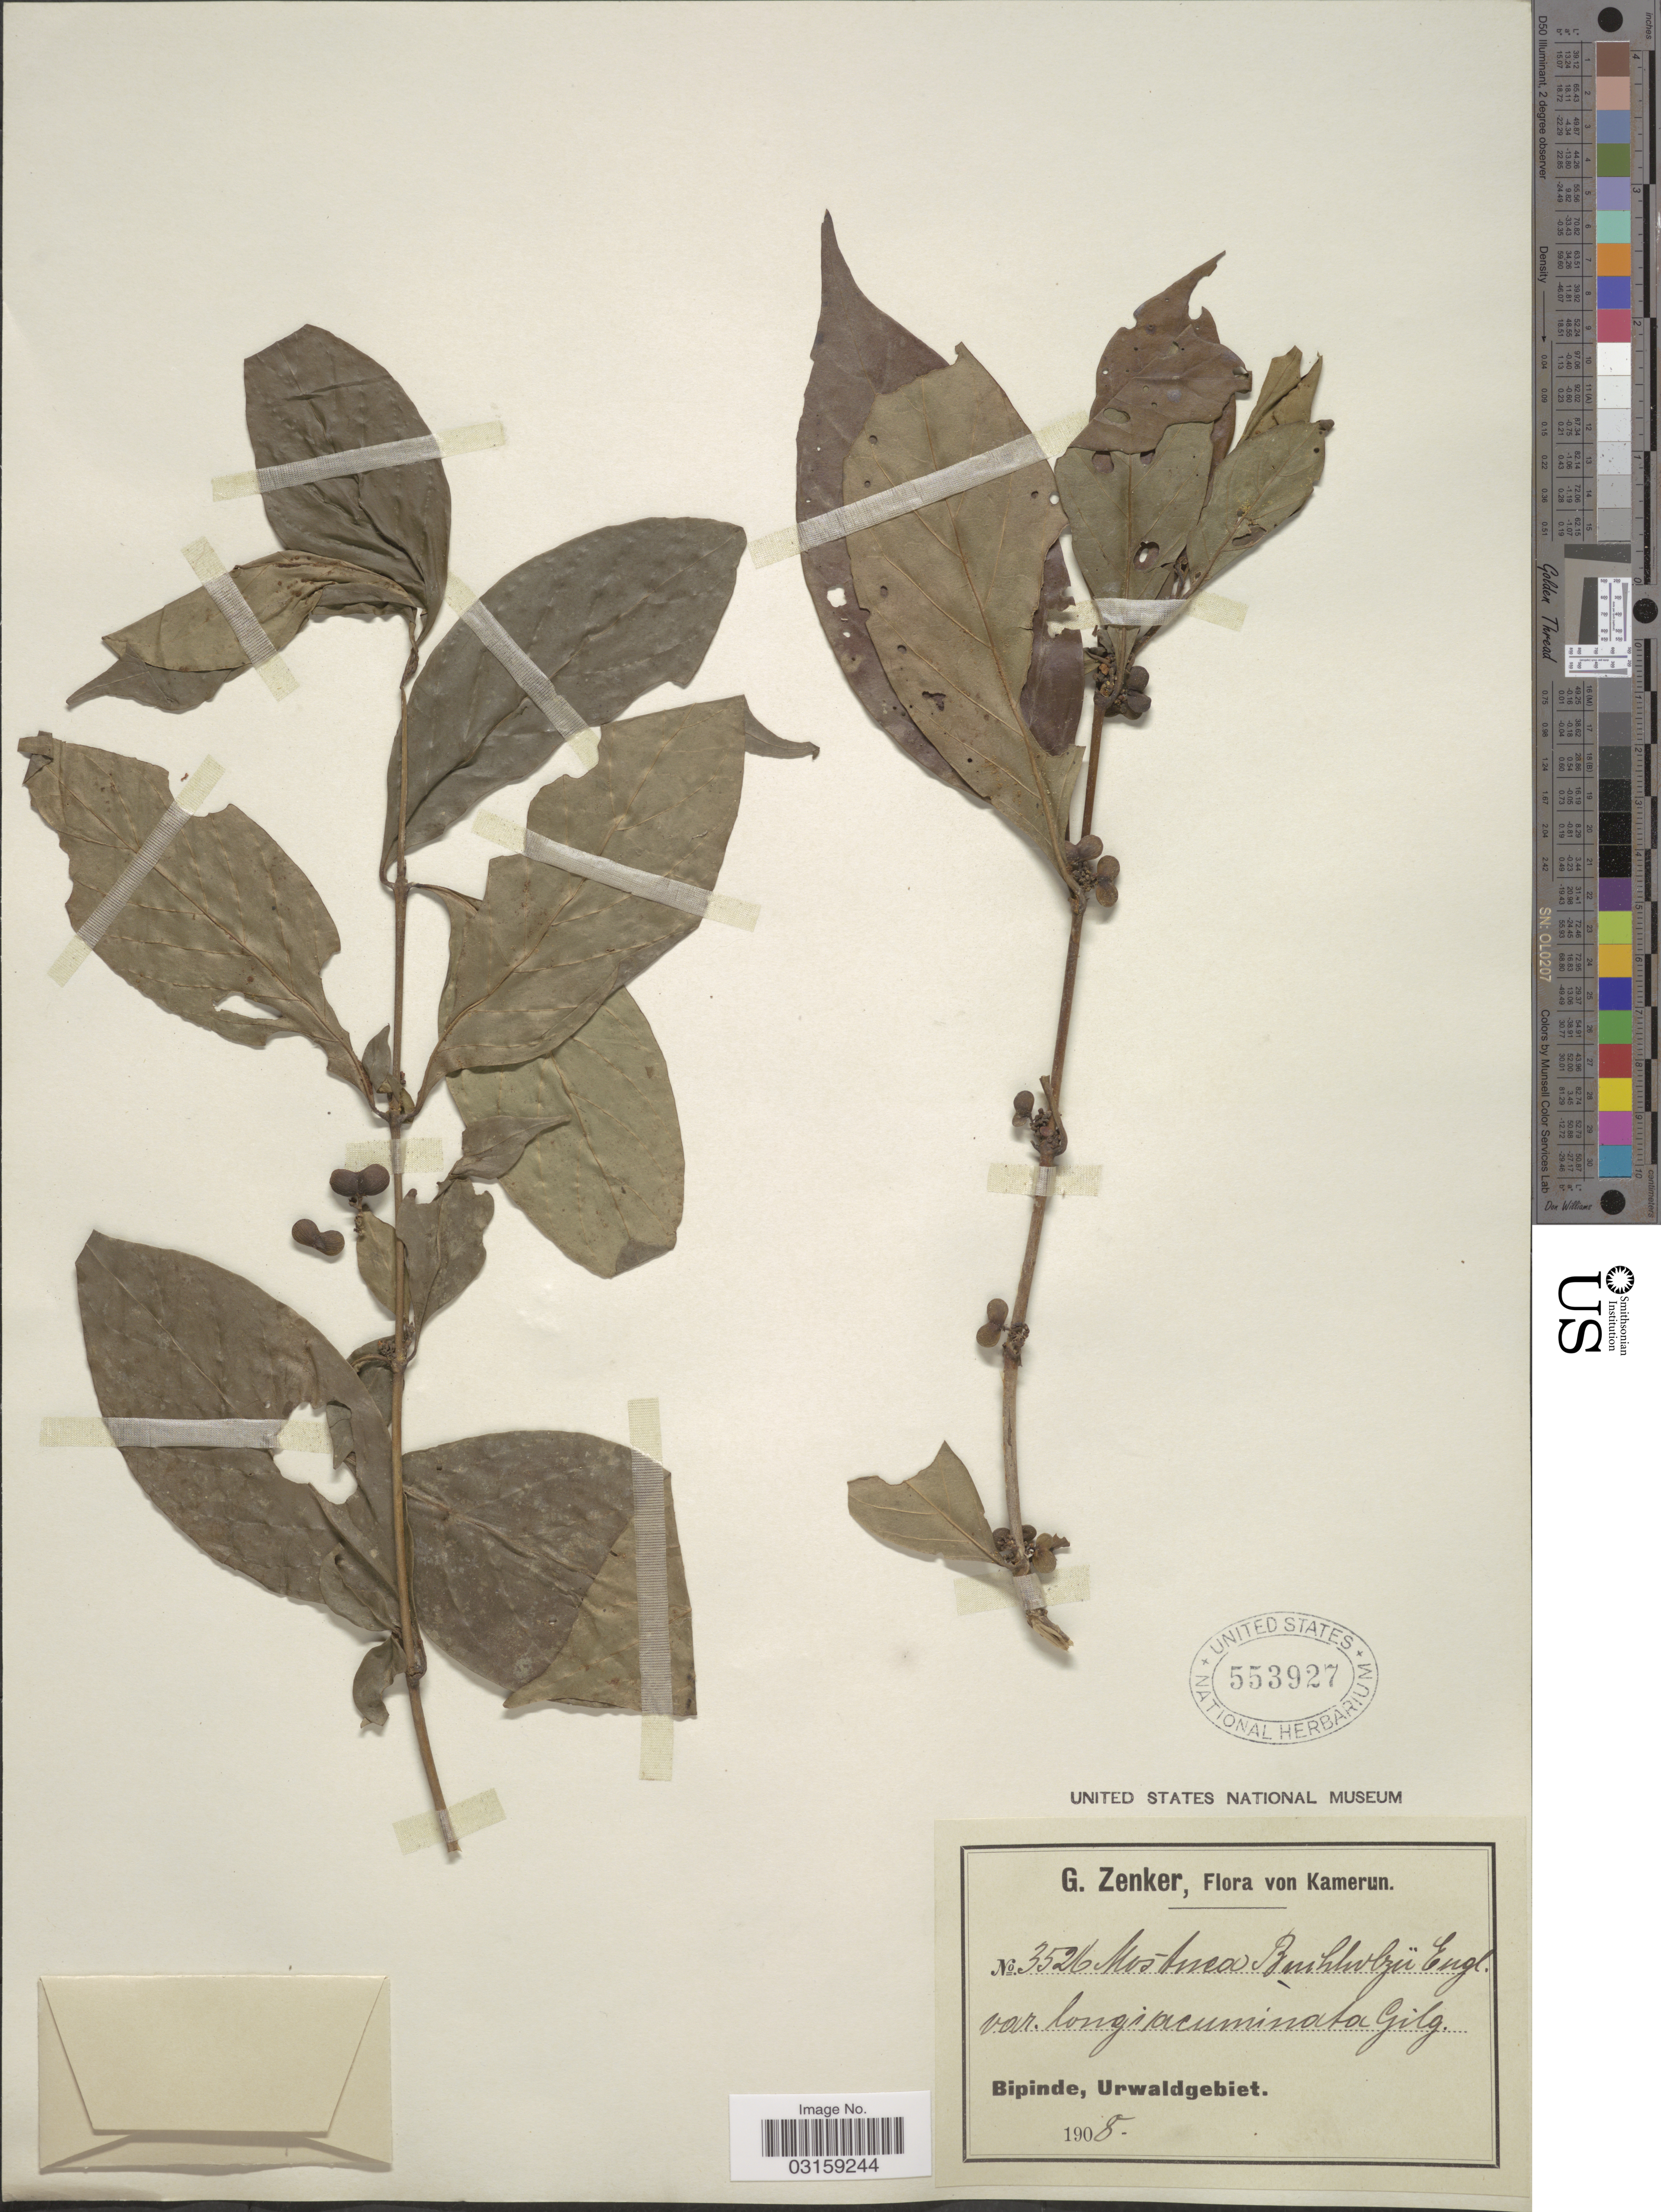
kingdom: Plantae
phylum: Tracheophyta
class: Magnoliopsida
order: Gentianales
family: Gelsemiaceae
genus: Mostuea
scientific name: Mostuea buchholzii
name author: Engl.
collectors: G. A. Zenker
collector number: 3526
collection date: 1908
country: Cameroon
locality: Bipinde, Urwaldgebiet.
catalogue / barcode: US 553927